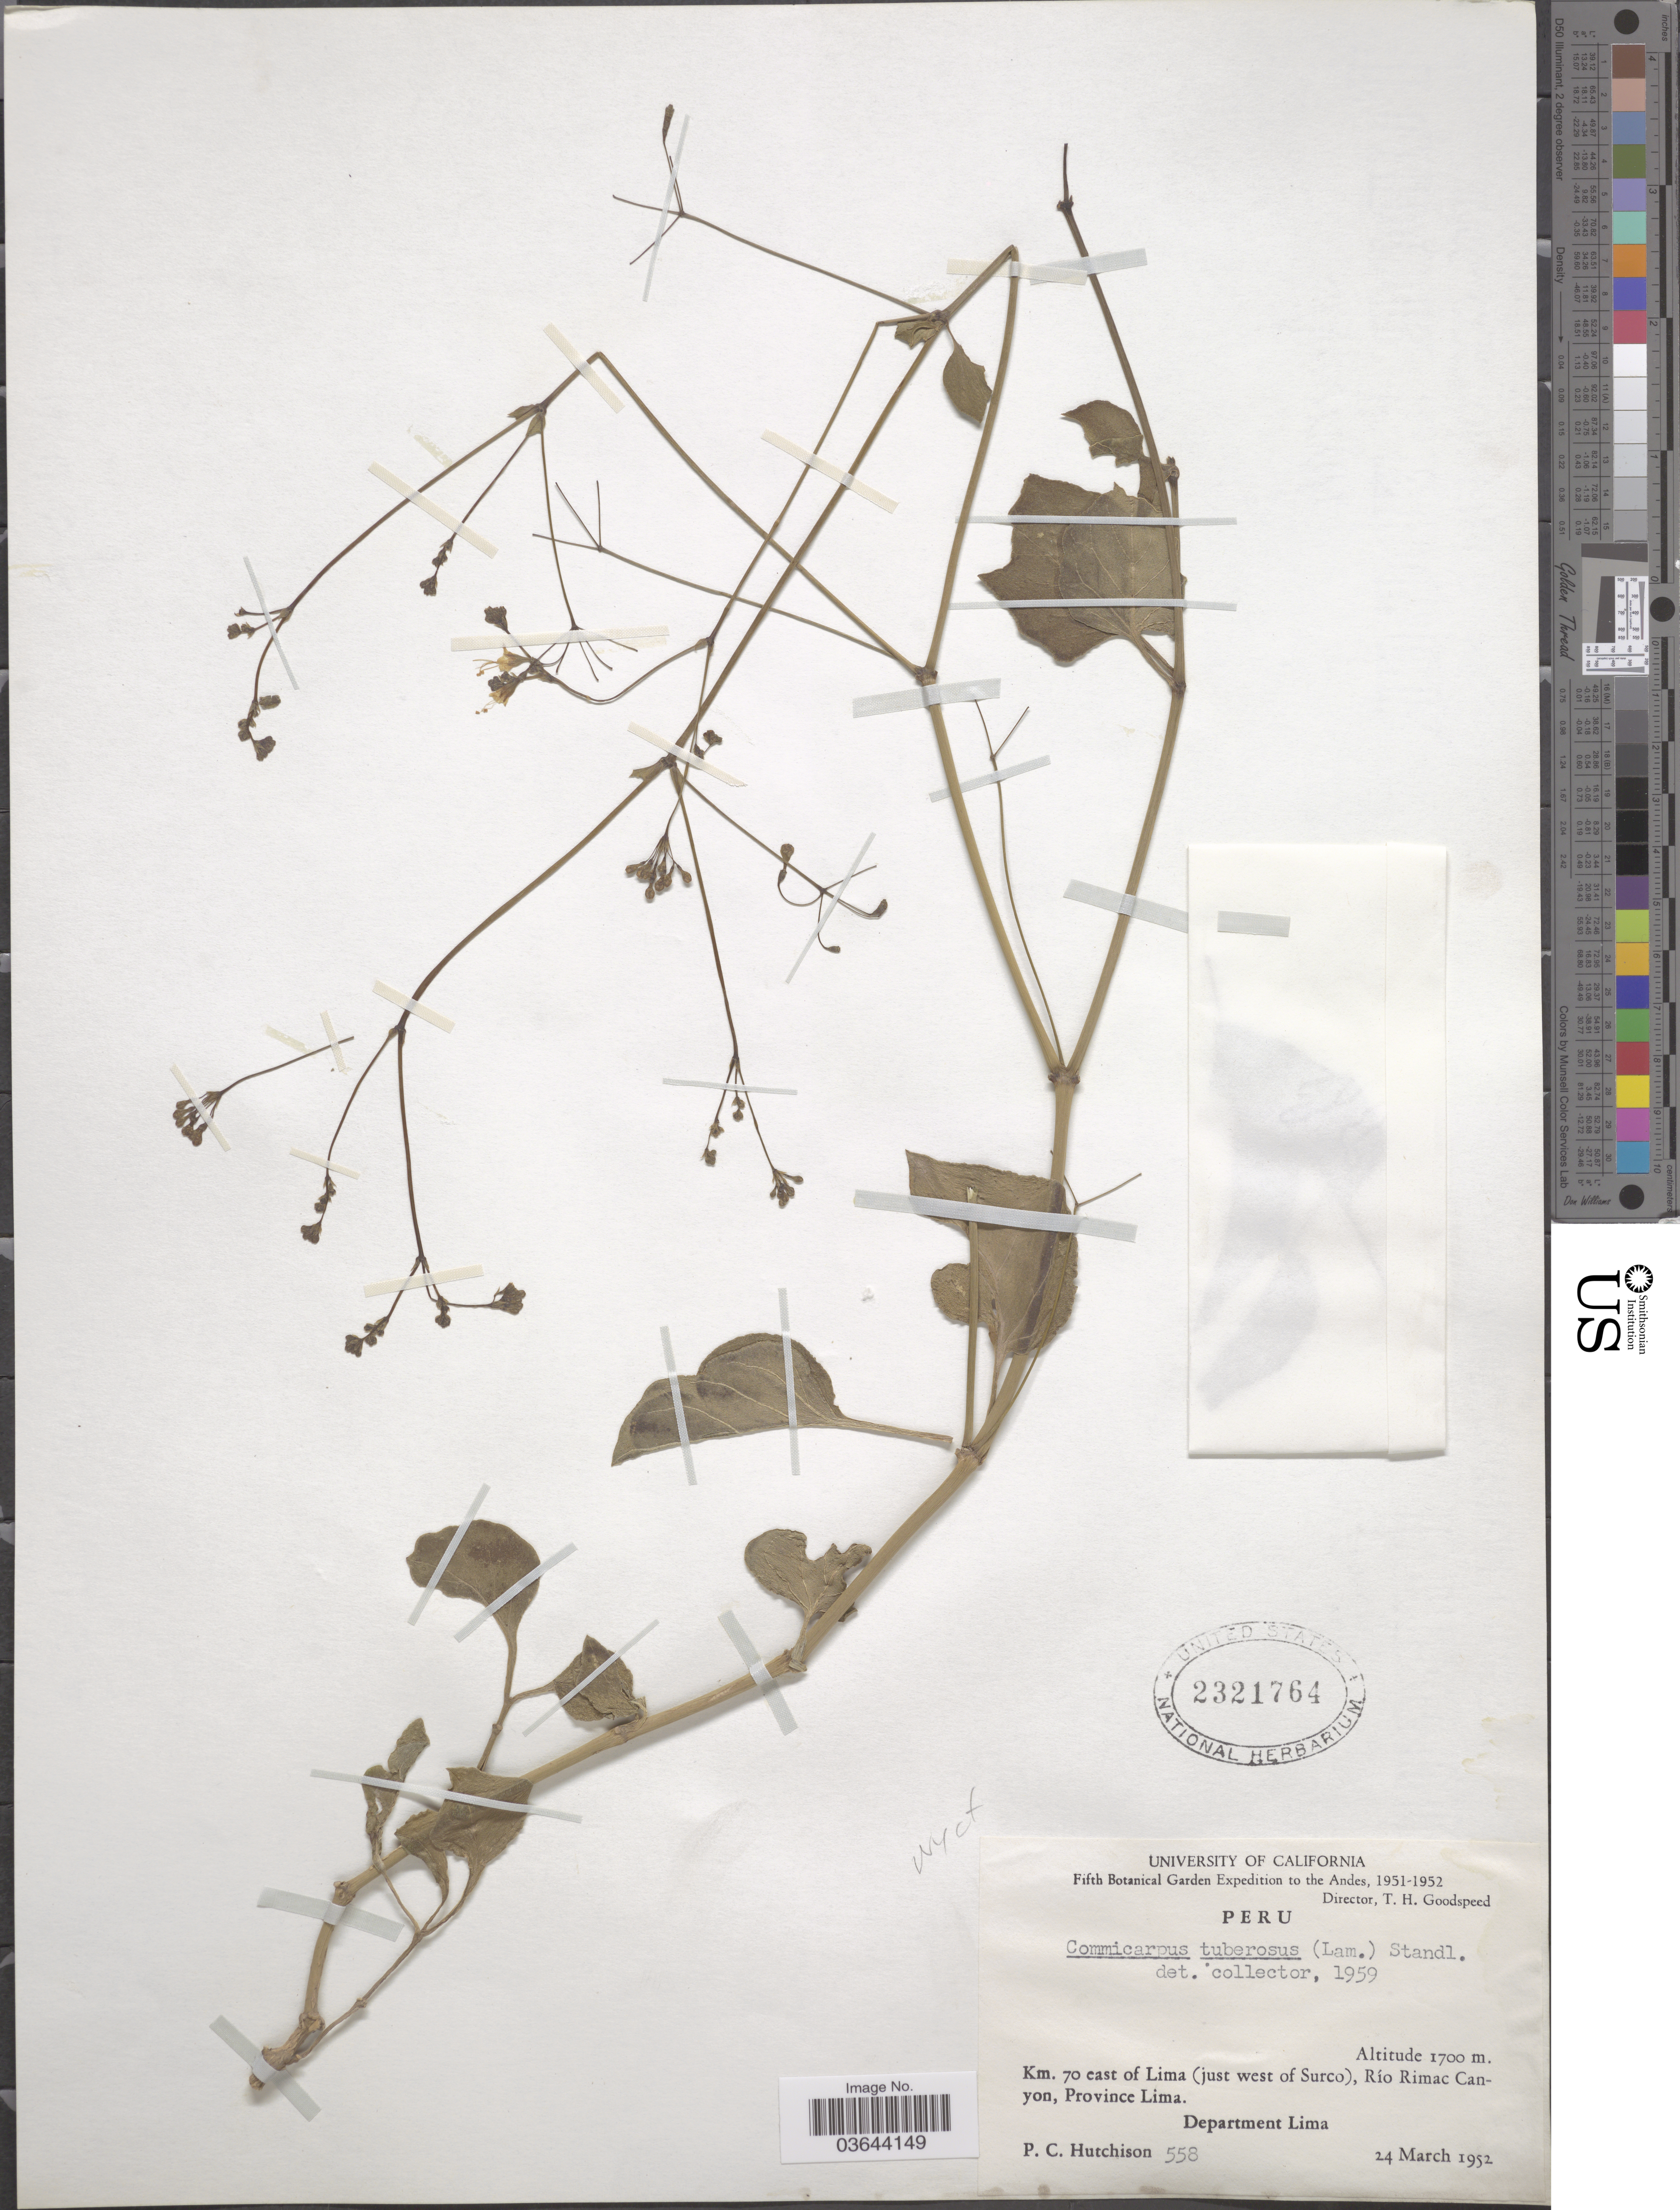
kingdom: Plantae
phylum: Tracheophyta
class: Magnoliopsida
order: Caryophyllales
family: Nyctaginaceae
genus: Commicarpus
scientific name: Commicarpus tuberosus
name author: (Lam.) Standl.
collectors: P. C. Hutchison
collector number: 558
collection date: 1952-03-24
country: Peru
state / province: Lima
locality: Andes. Km. 70 east of Lima (just west of Surco), Río Rimac Canyon, Province Lima. Department Lima.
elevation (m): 1700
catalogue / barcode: US 2321764